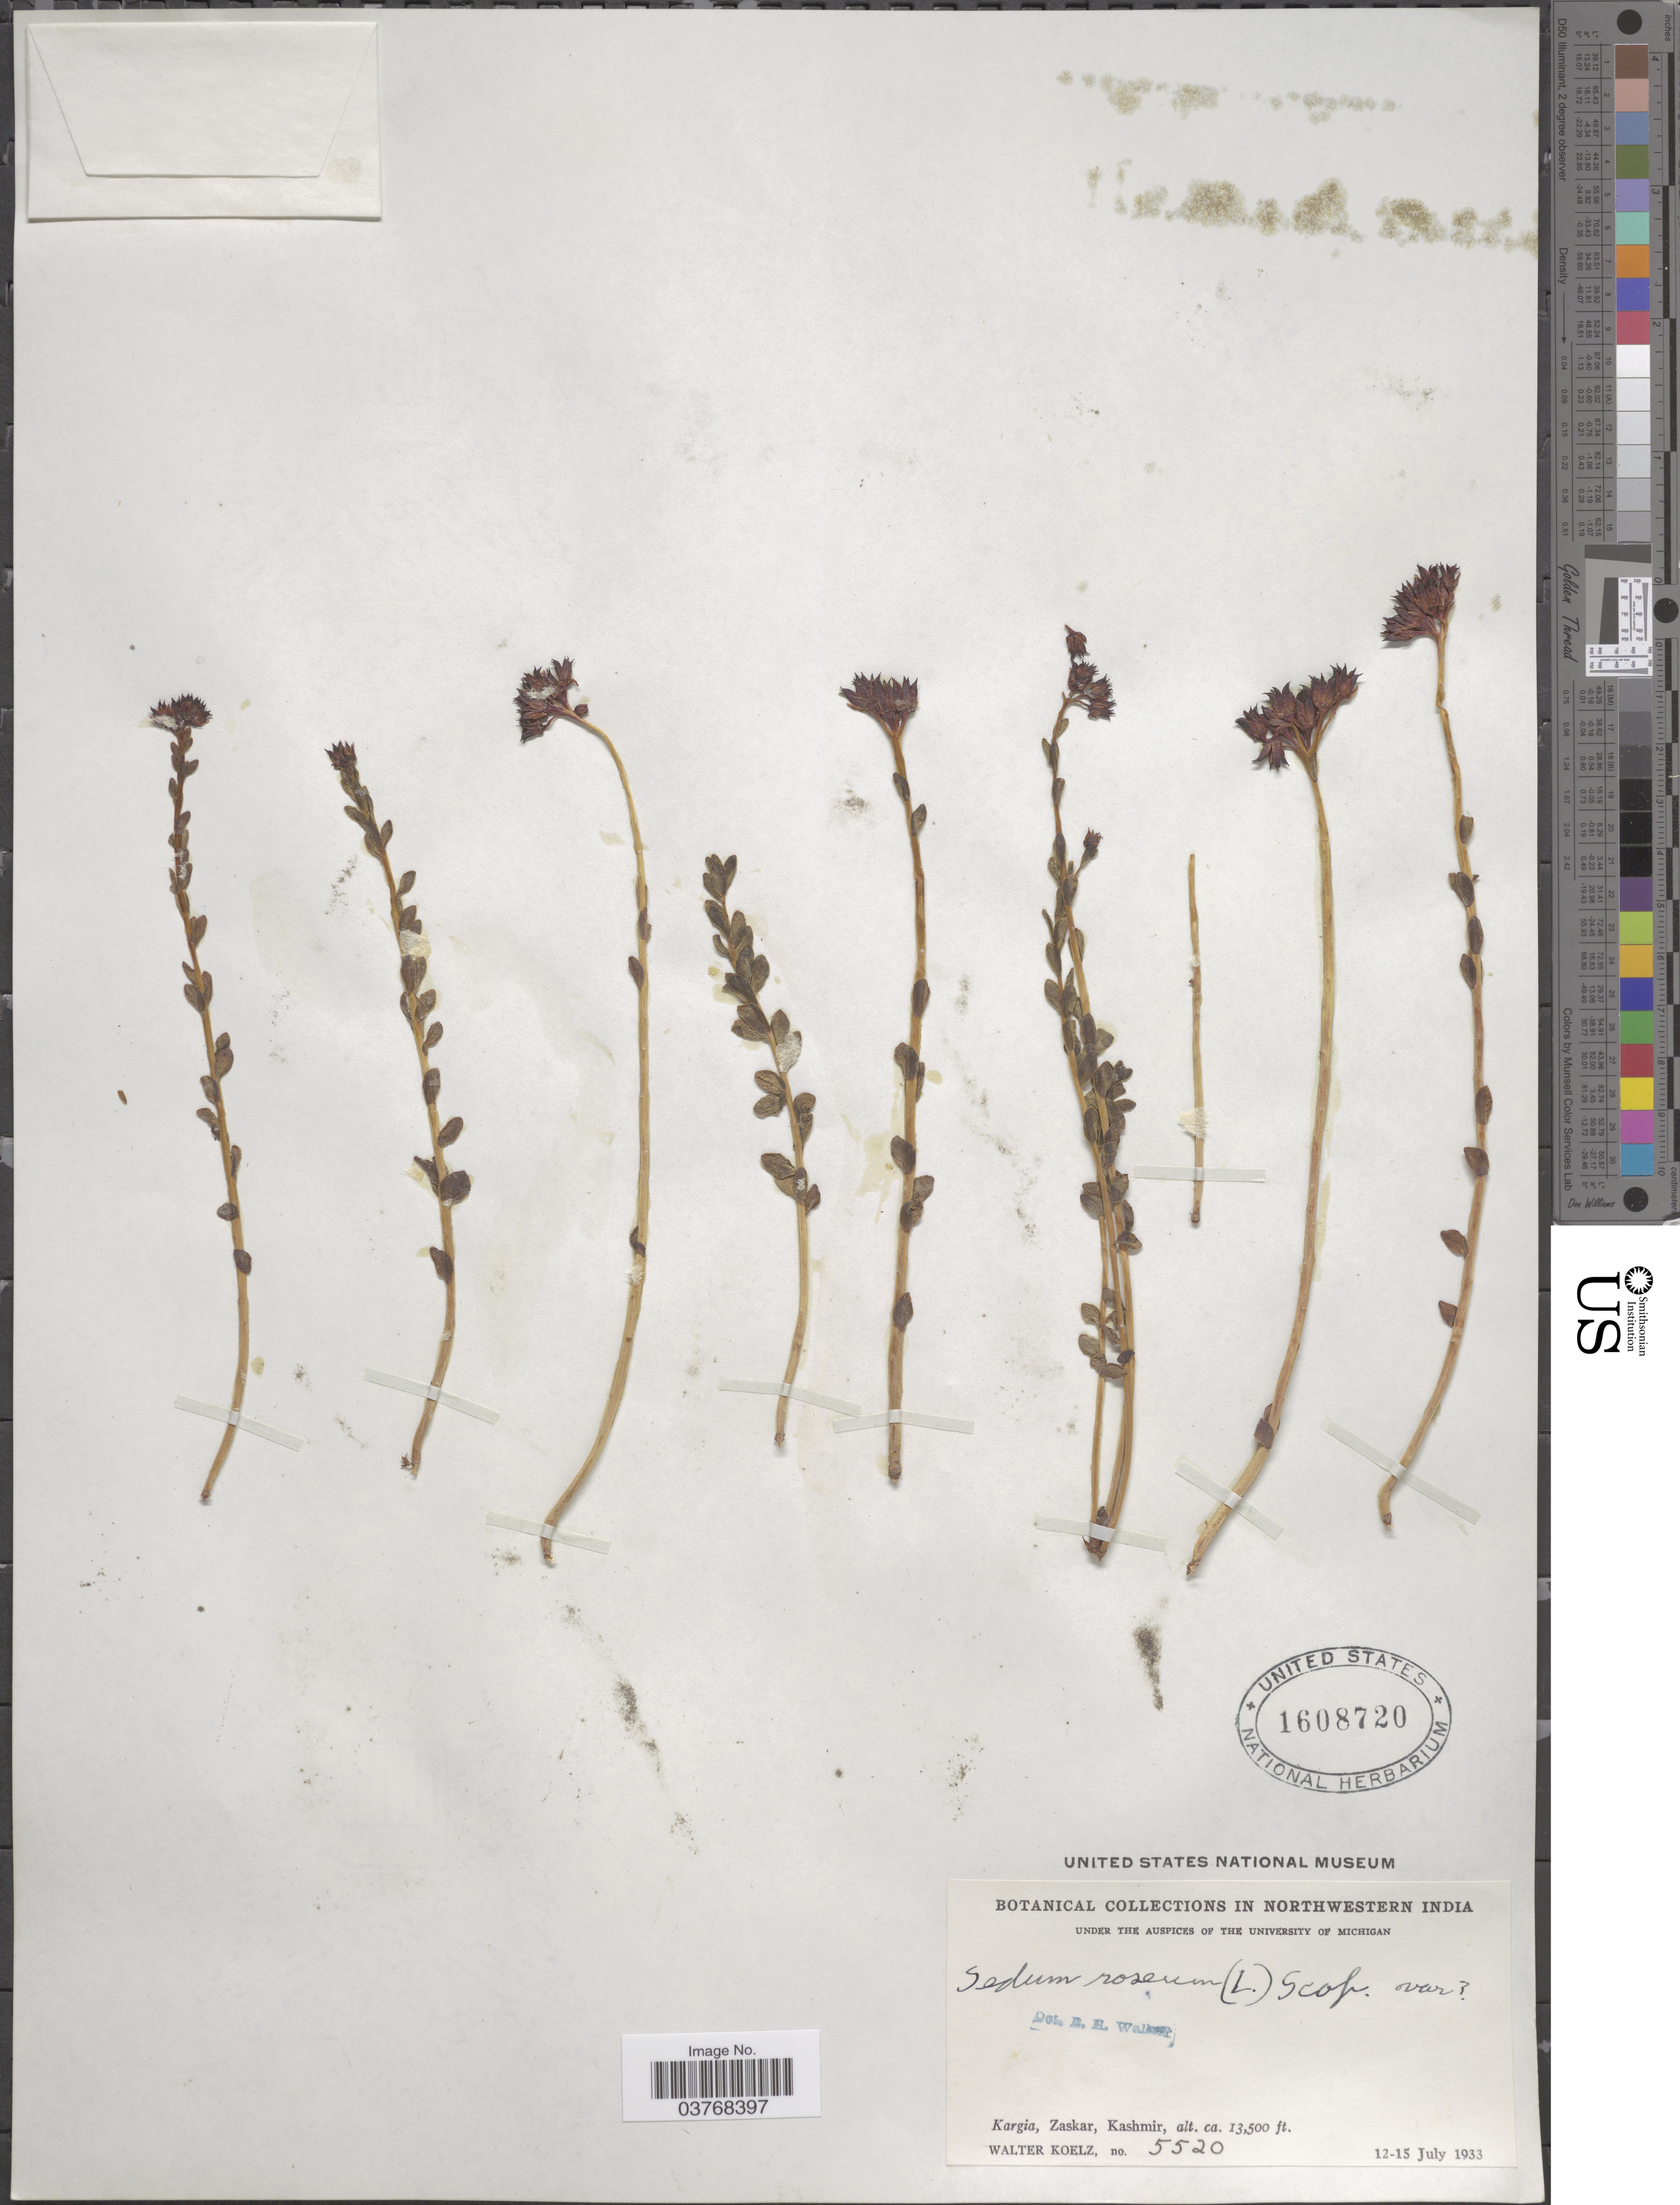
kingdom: Plantae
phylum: Tracheophyta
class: Magnoliopsida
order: Saxifragales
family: Crassulaceae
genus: Rhodiola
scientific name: Rhodiola sp.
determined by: Strong, Mark T., (BOT), Smithsonian Institution - National Museum of Natural History (UNITED STATES)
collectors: W. N. Koelz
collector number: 5520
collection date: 1933-07-12/1933-07-15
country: India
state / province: Jammu and Kashmir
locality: Northwestern India. Kargia, Zaskar, Kashmir.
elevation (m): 4115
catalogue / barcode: US 1608720